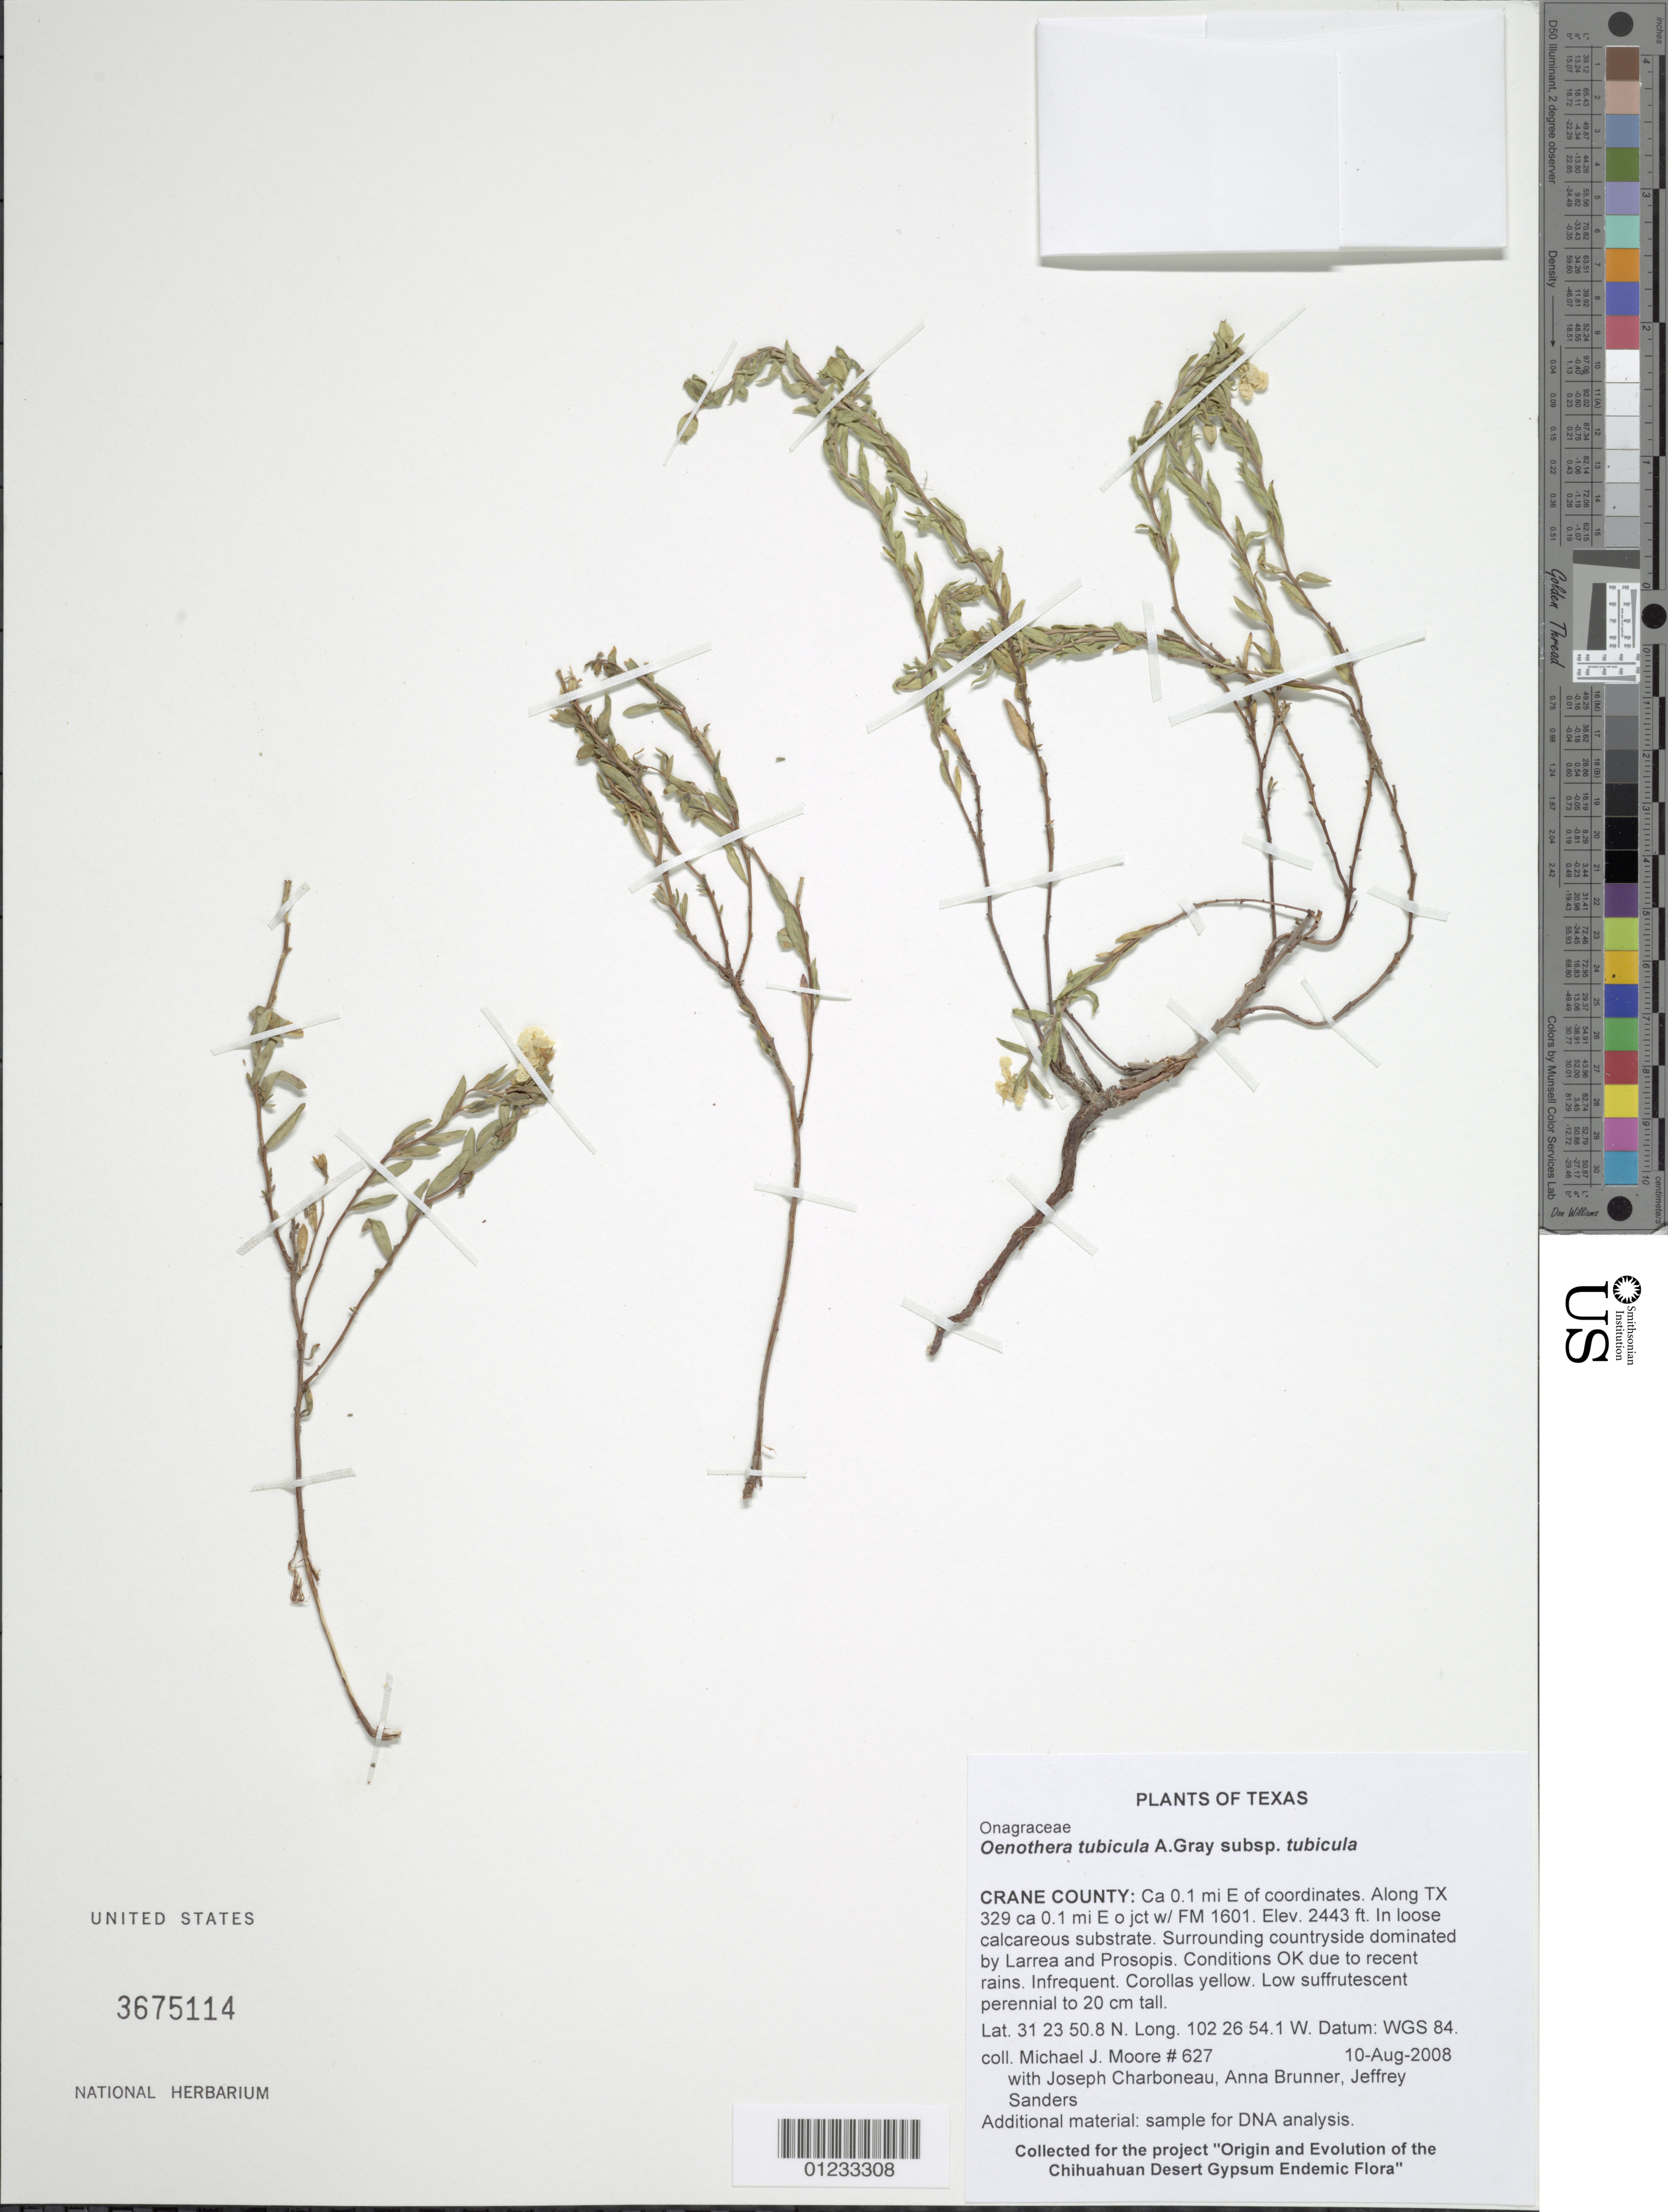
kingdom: Plantae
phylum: Tracheophyta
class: Magnoliopsida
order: Myrtales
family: Onagraceae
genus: Oenothera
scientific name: Oenothera tubicula subsp. tubicula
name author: A. Gray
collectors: M. J. Moore, J. L. M. Charboneau, A. Brunner & J. Sanders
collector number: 627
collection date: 2004-08-09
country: United States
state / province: Texas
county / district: Crane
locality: Ca 0.1 mi E of coordinates. Along TX 329 ca 0.1 mi E o jct w/ FM 1601.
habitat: In loose calcareous substrate. Surrounding countryside dominated by Larrea and Prosopis. Conditions OK due to recent rains.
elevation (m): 745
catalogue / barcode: US 3675114